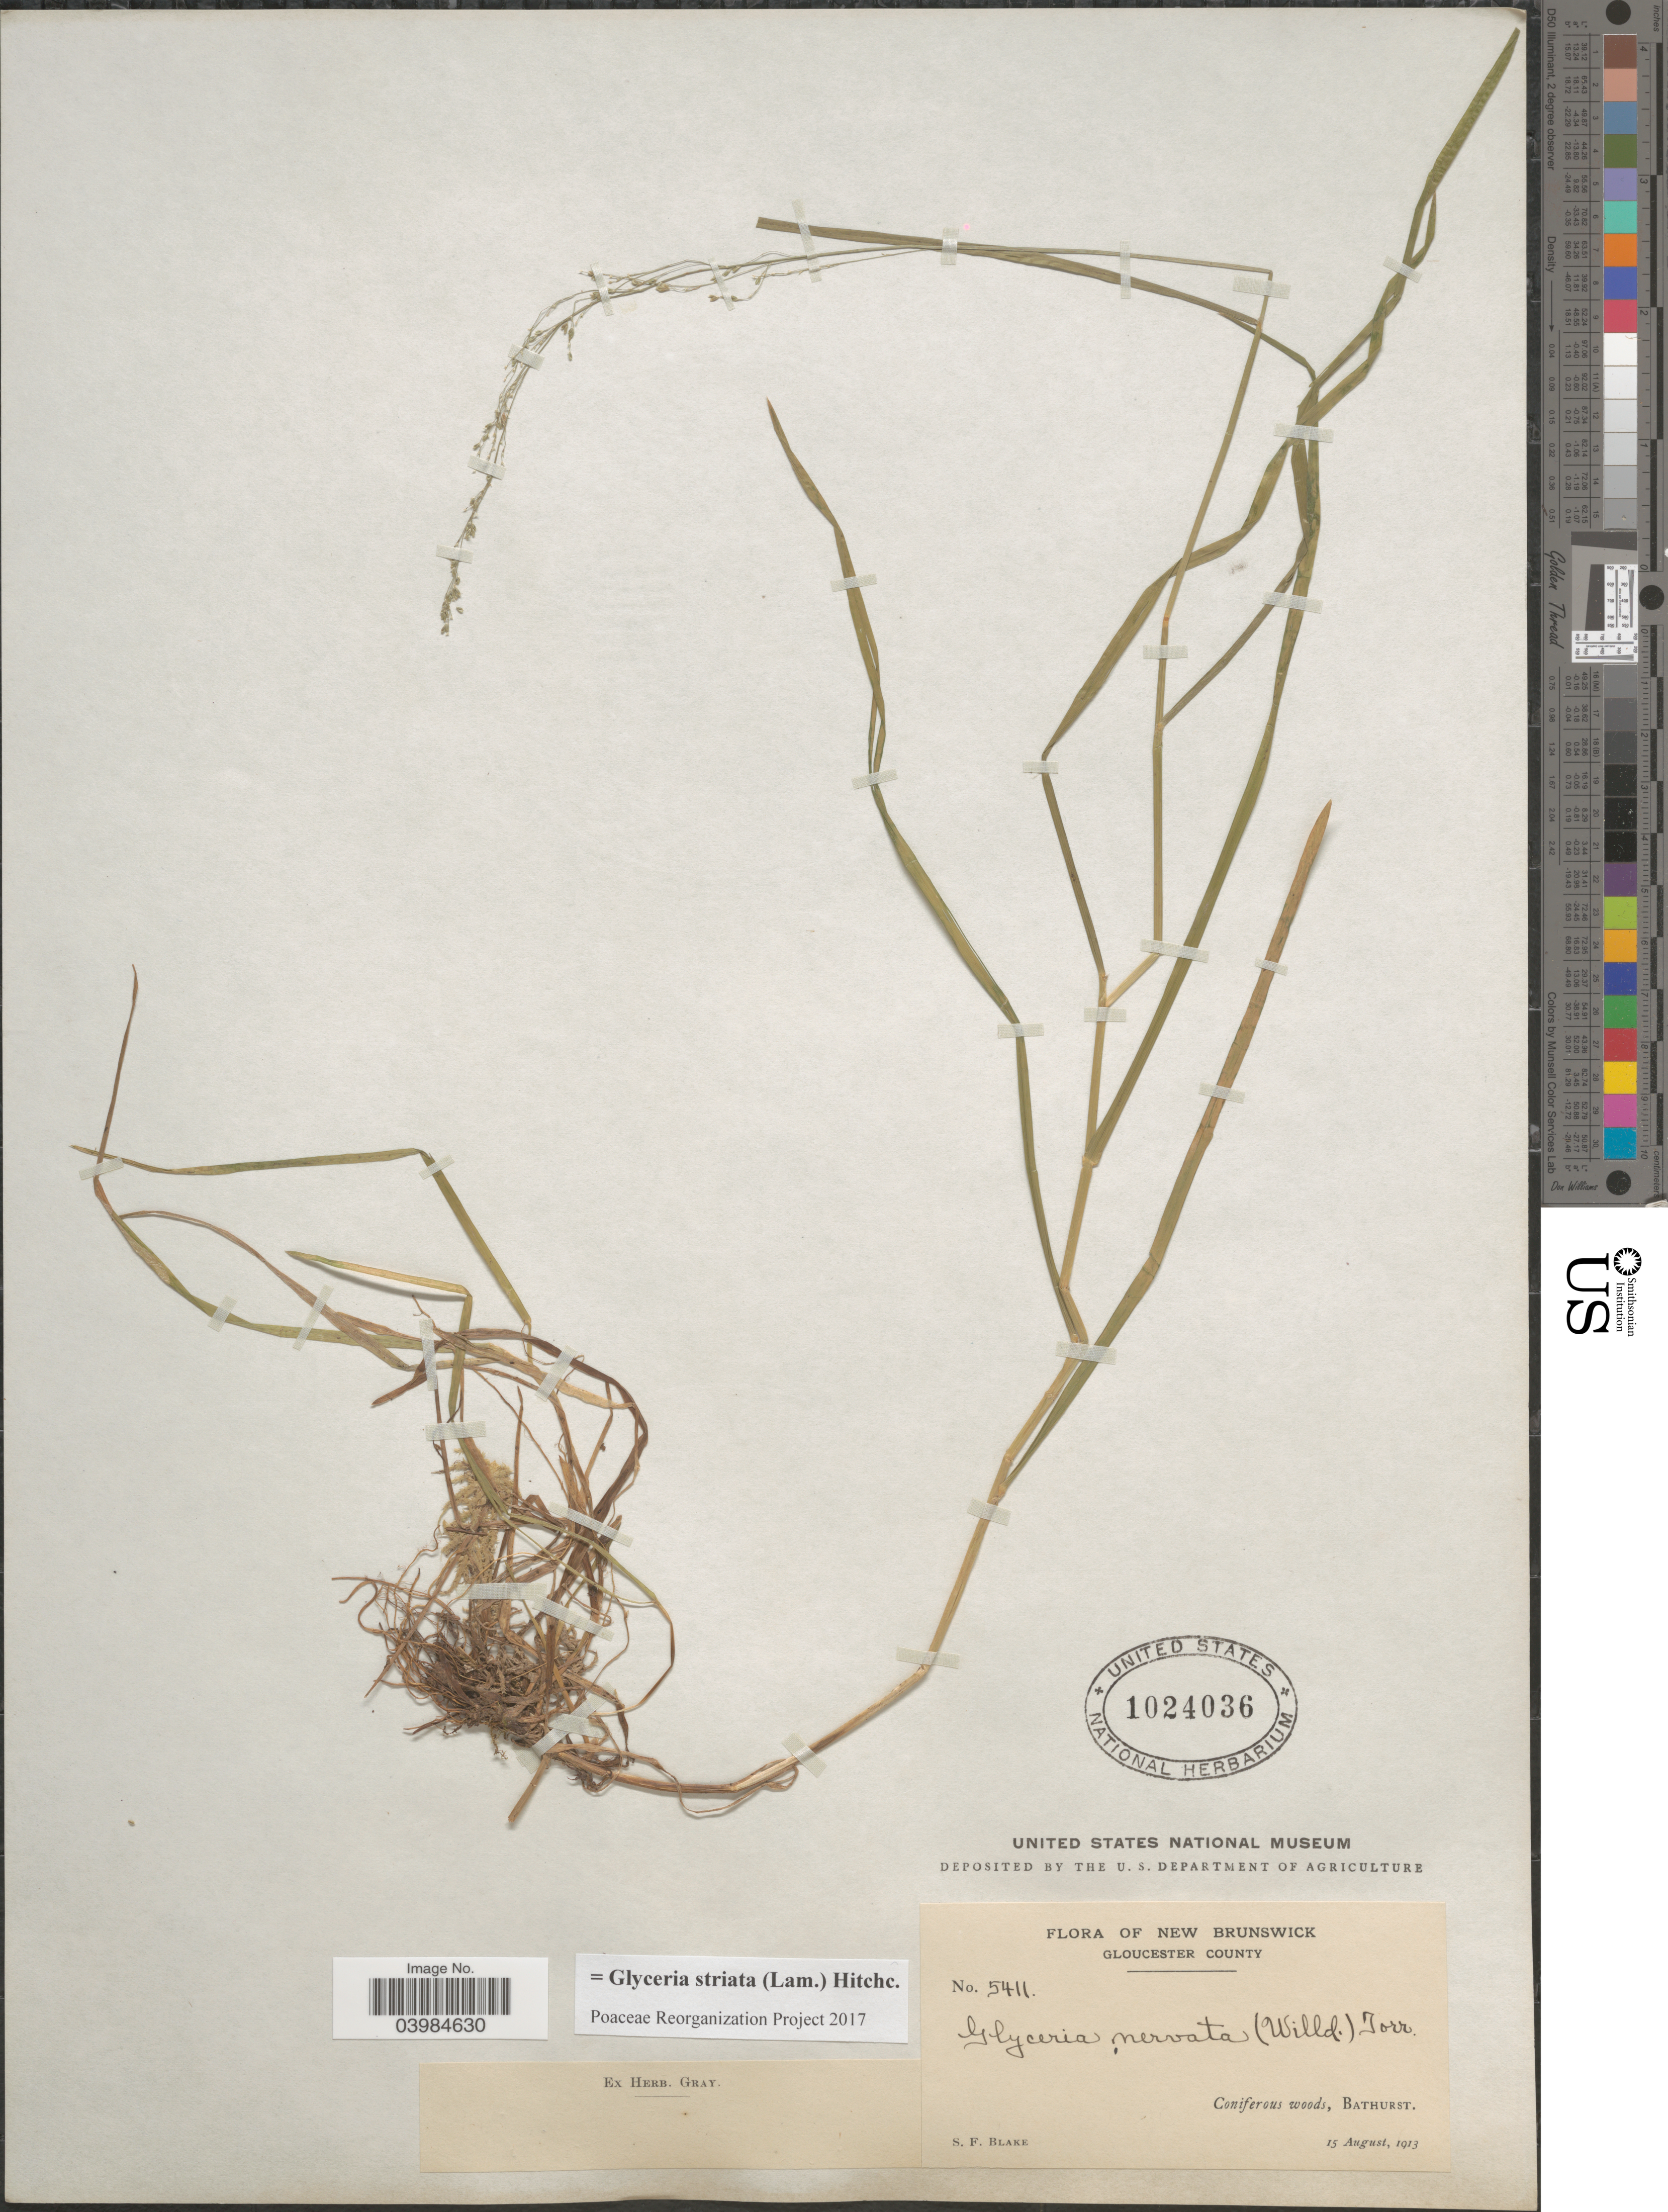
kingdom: Plantae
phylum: Tracheophyta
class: Liliopsida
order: Poales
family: Poaceae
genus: Glyceria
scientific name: Glyceria striata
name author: (Lam.) Hitchc.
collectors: S. Blake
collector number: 5411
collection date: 1913-08-15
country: Canada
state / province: New Brunswick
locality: Gloucester County. Coniferous woods, Bathurst.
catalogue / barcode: US 1024036